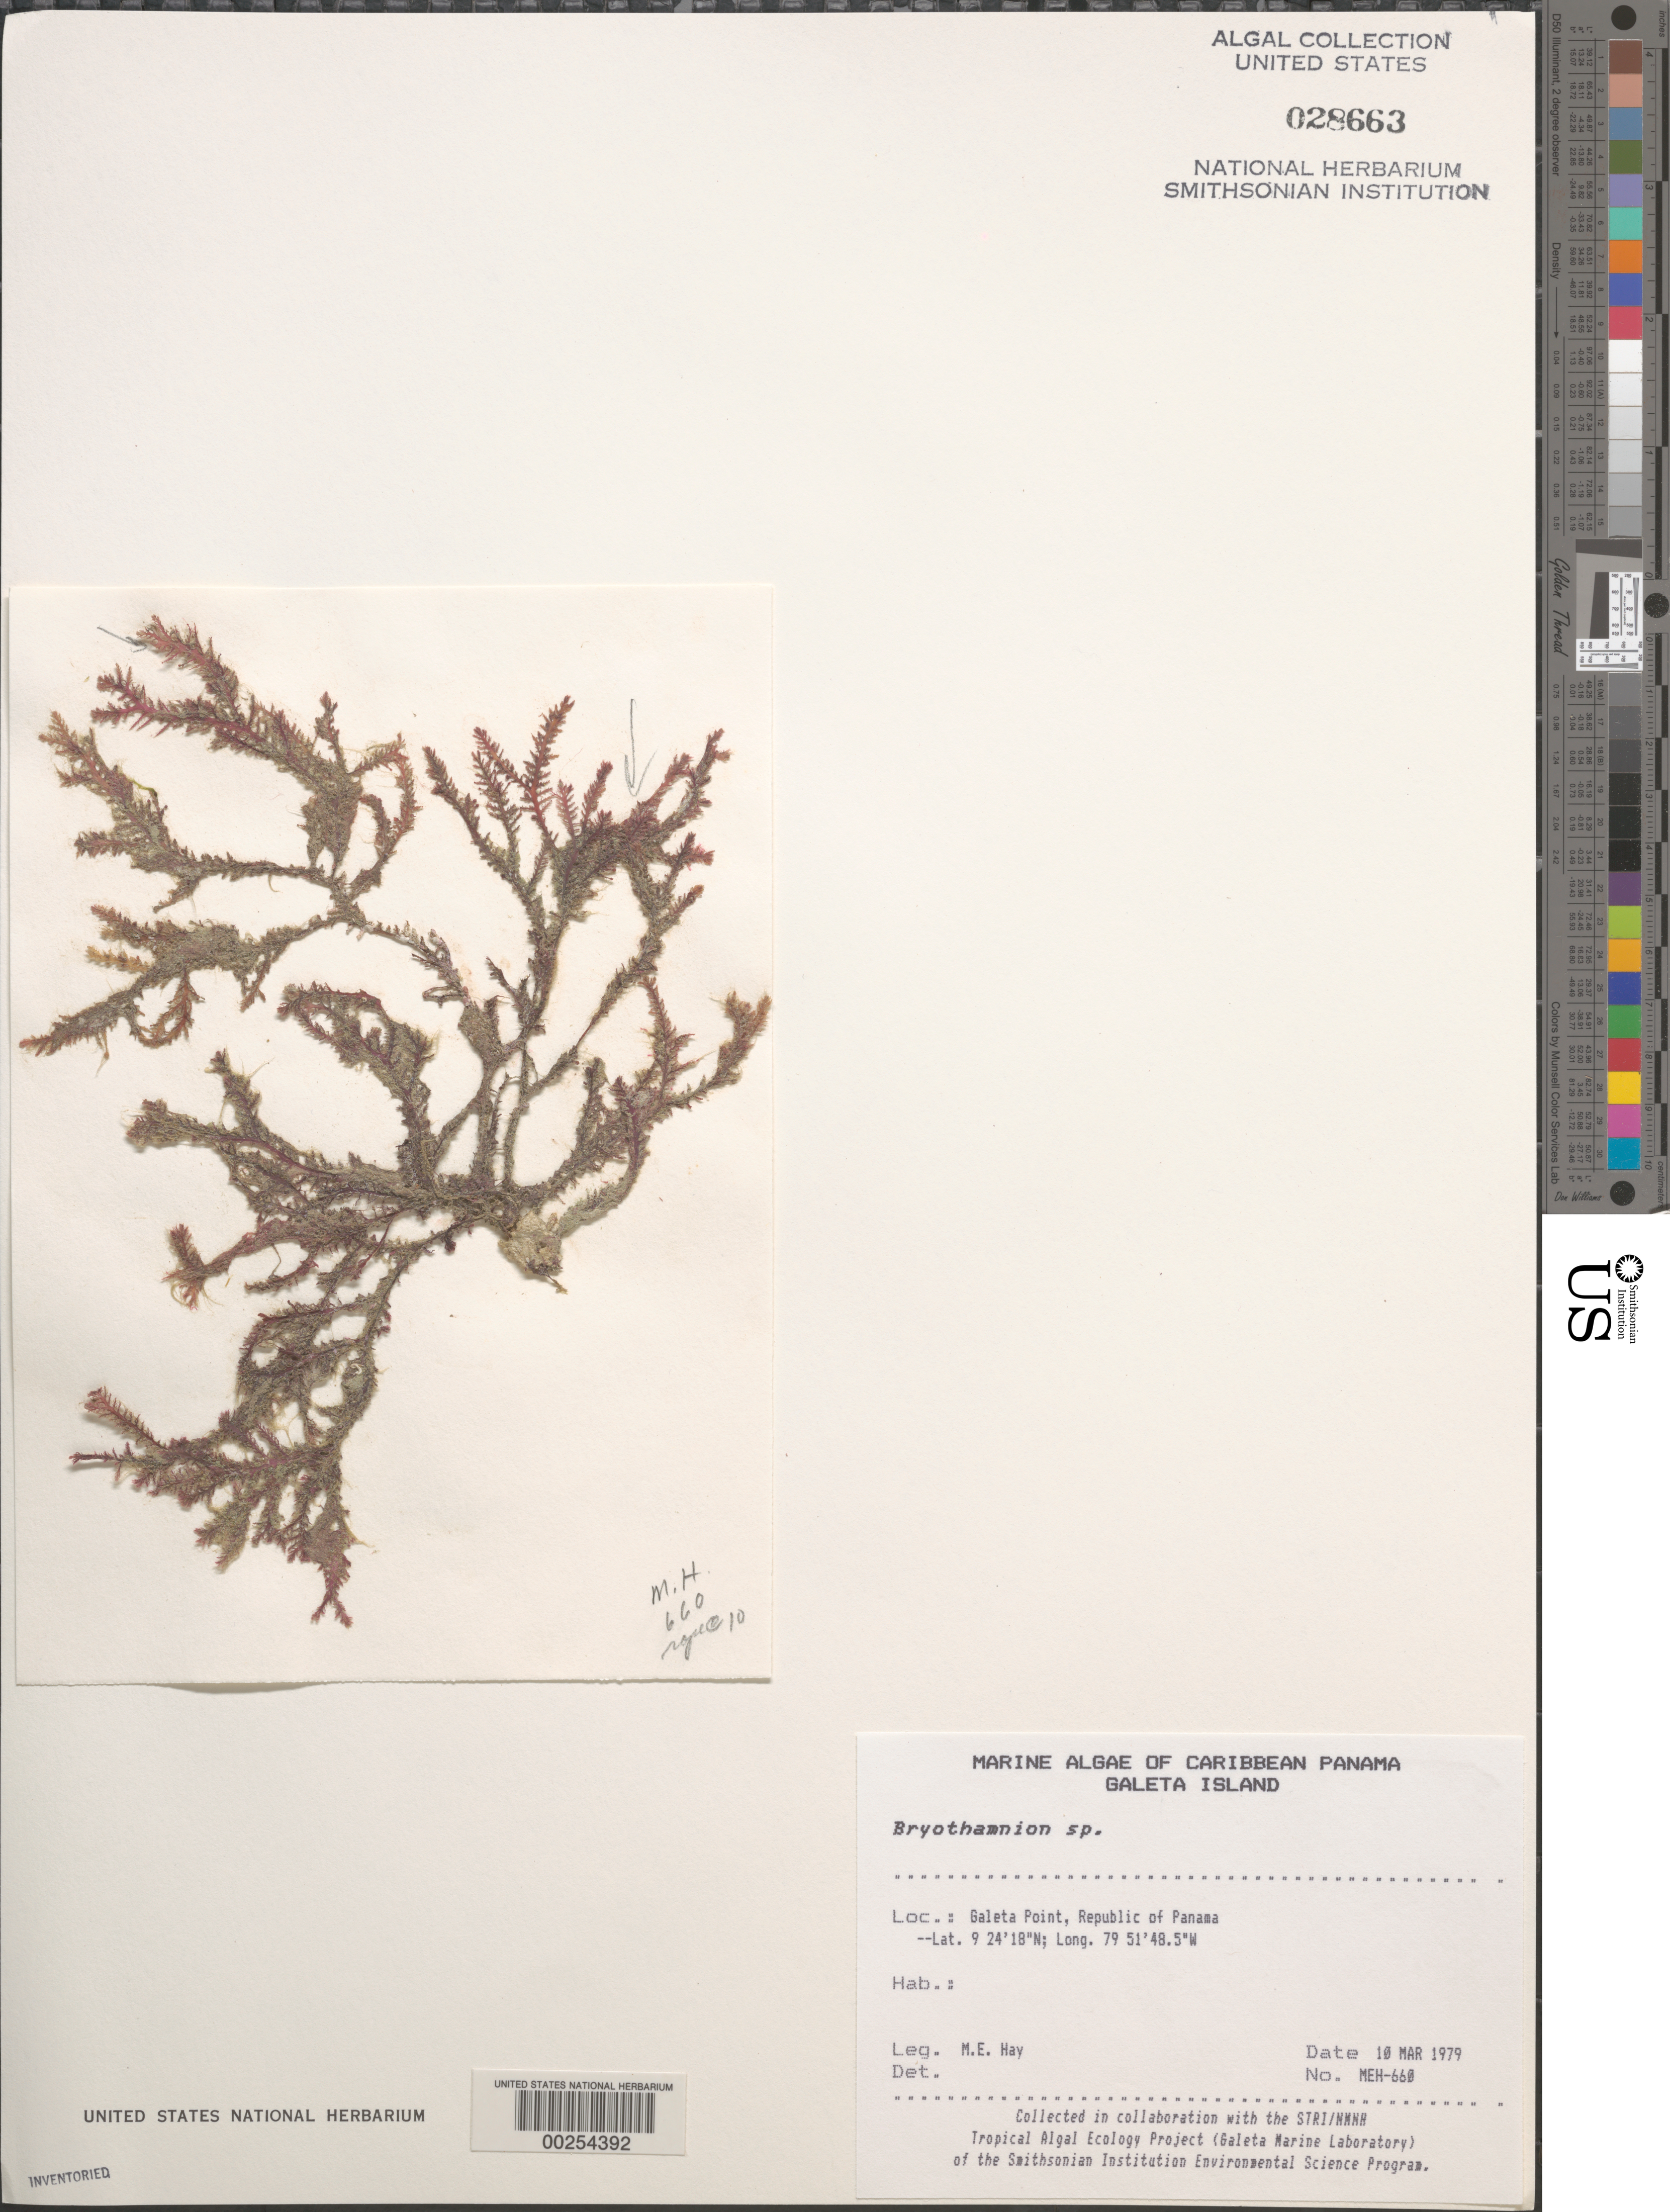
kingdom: Plantae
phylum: Rhodophyta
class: Florideophyceae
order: Ceramiales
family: Rhodomelaceae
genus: Bryothamnion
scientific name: Bryothamnion sp.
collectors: M. E. Hay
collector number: MEH-660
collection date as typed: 10 Mar 1979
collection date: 1979-03-10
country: Panama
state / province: Colón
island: Galeta Island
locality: Galeta Point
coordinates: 9 24' 18" N, 79 51' 48.5" W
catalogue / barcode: US 28663